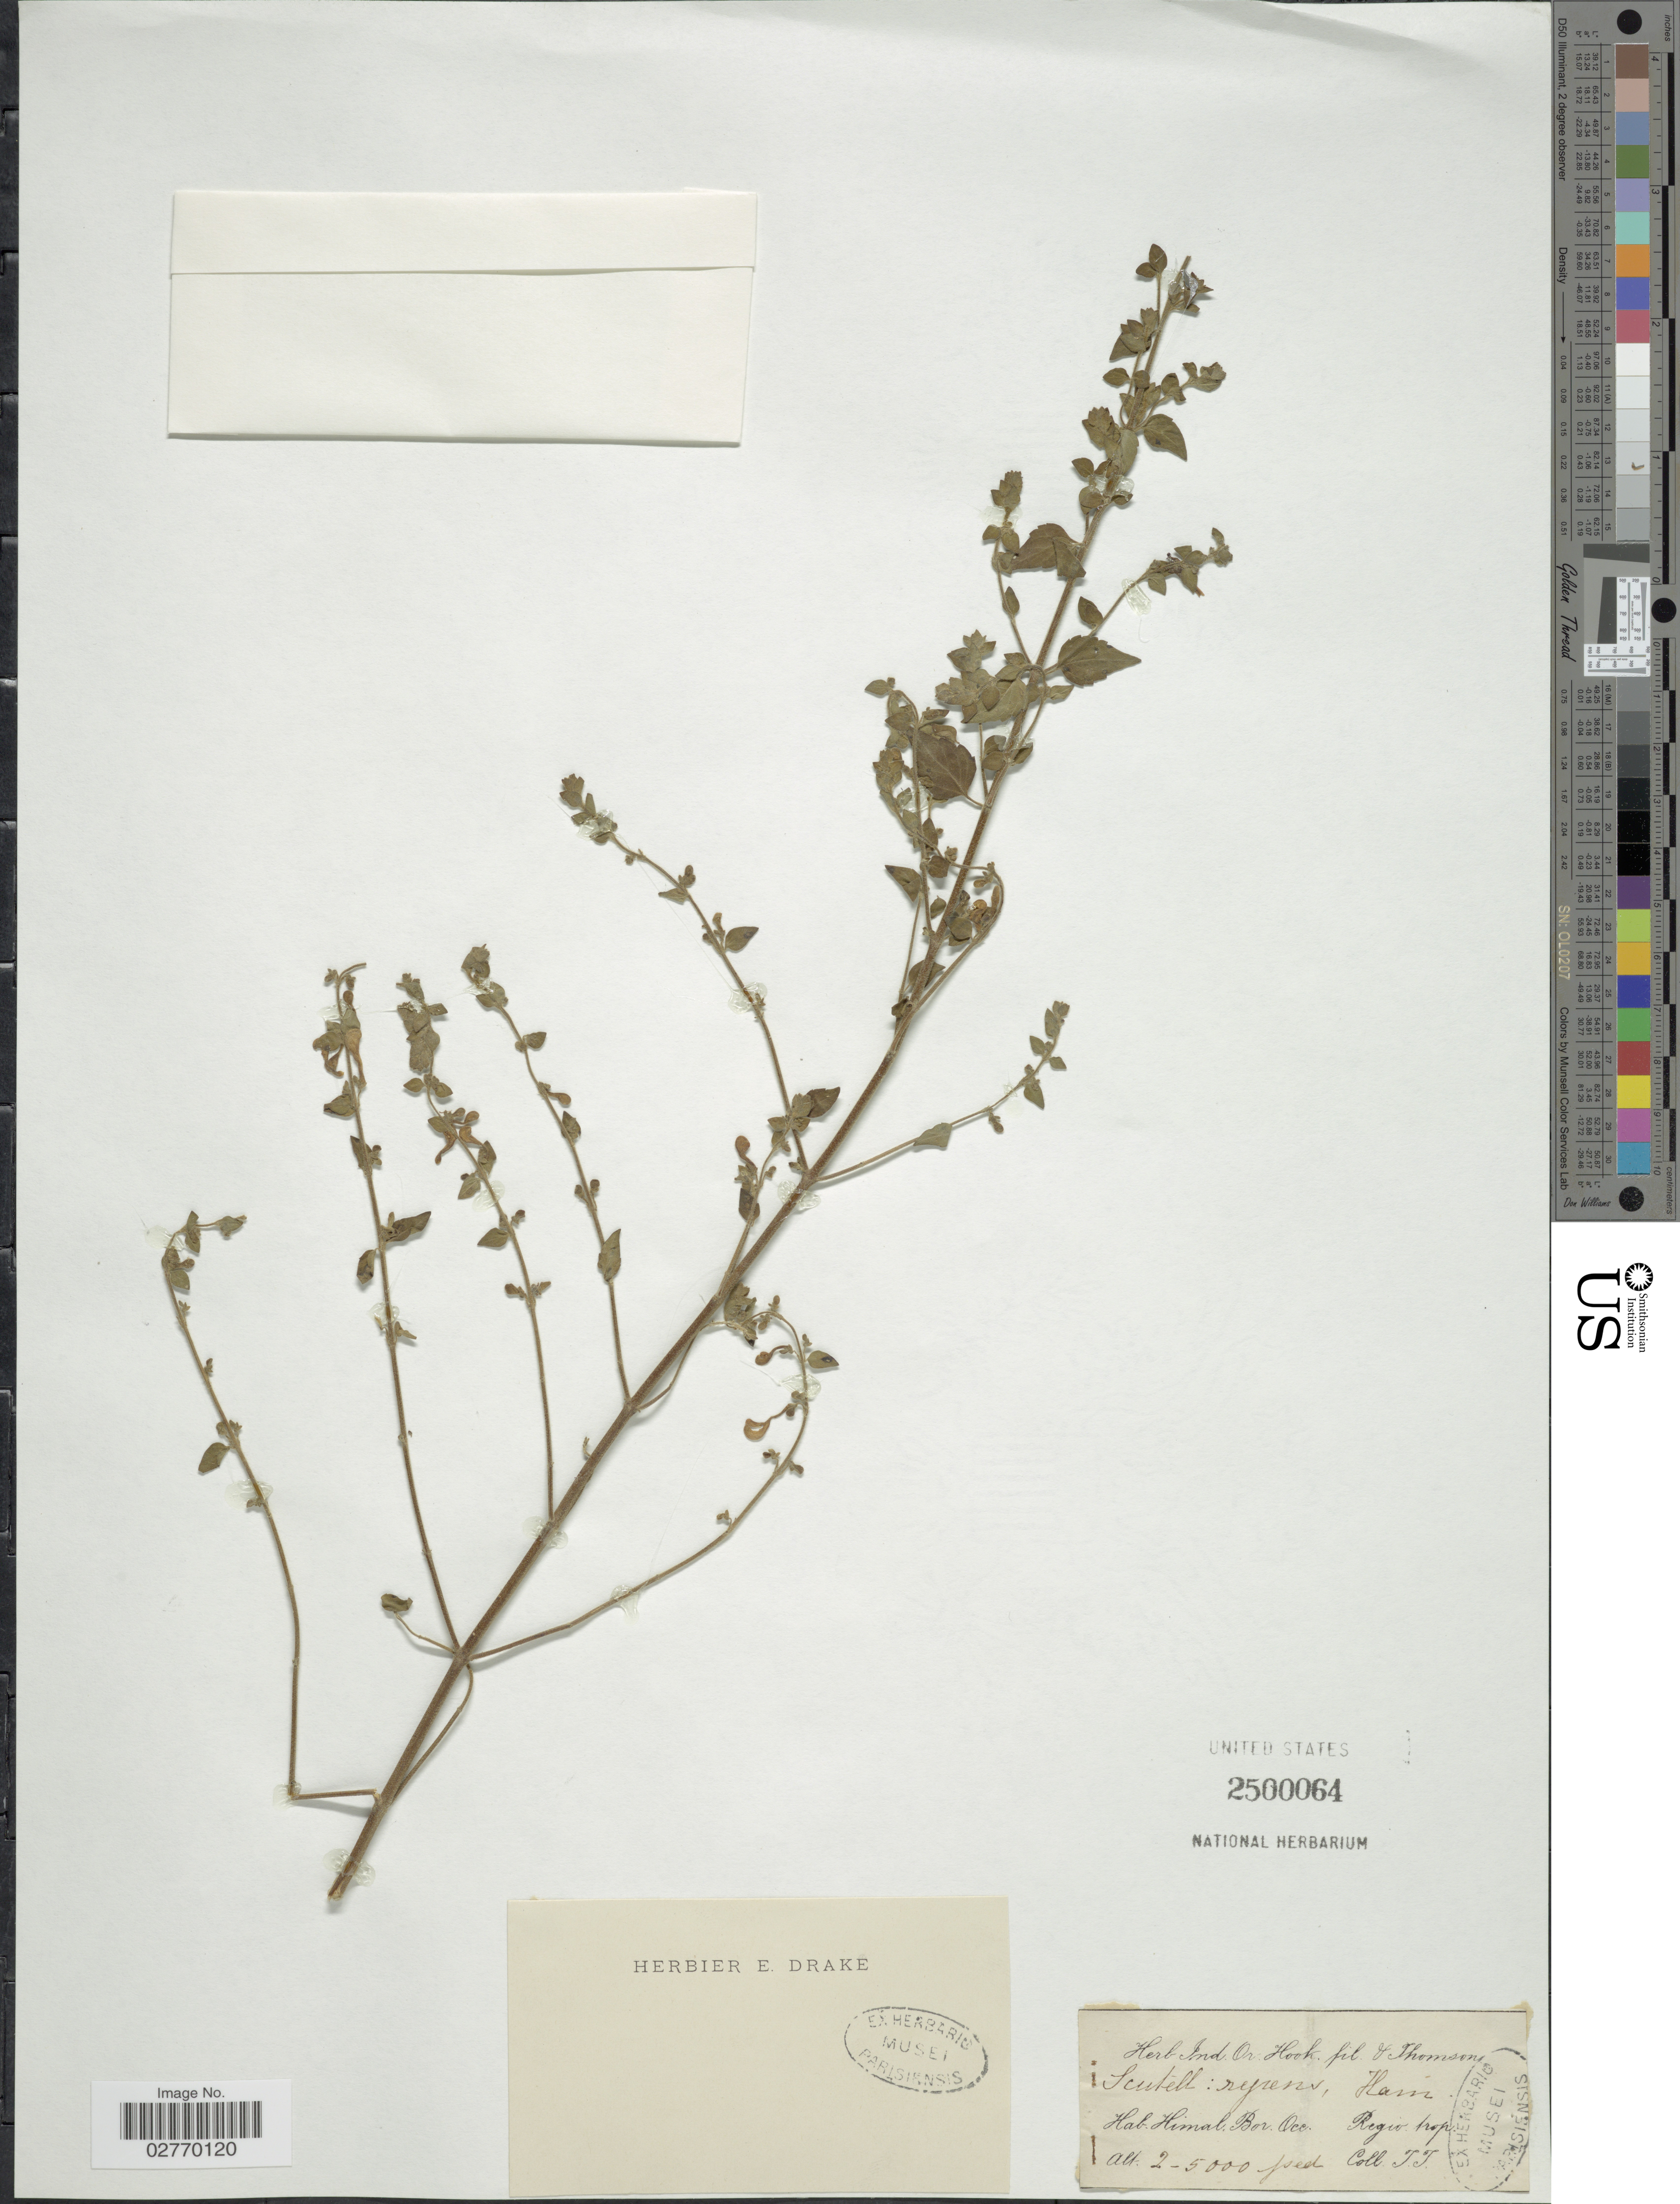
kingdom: Plantae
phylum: Tracheophyta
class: Magnoliopsida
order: Lamiales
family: Lamiaceae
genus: Scutellaria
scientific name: Scutellaria repens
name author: Buch.-Ham. ex D. Don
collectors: T. Thomson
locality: Himal. Bor. Occ. Regio trop.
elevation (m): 610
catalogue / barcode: US 2500064